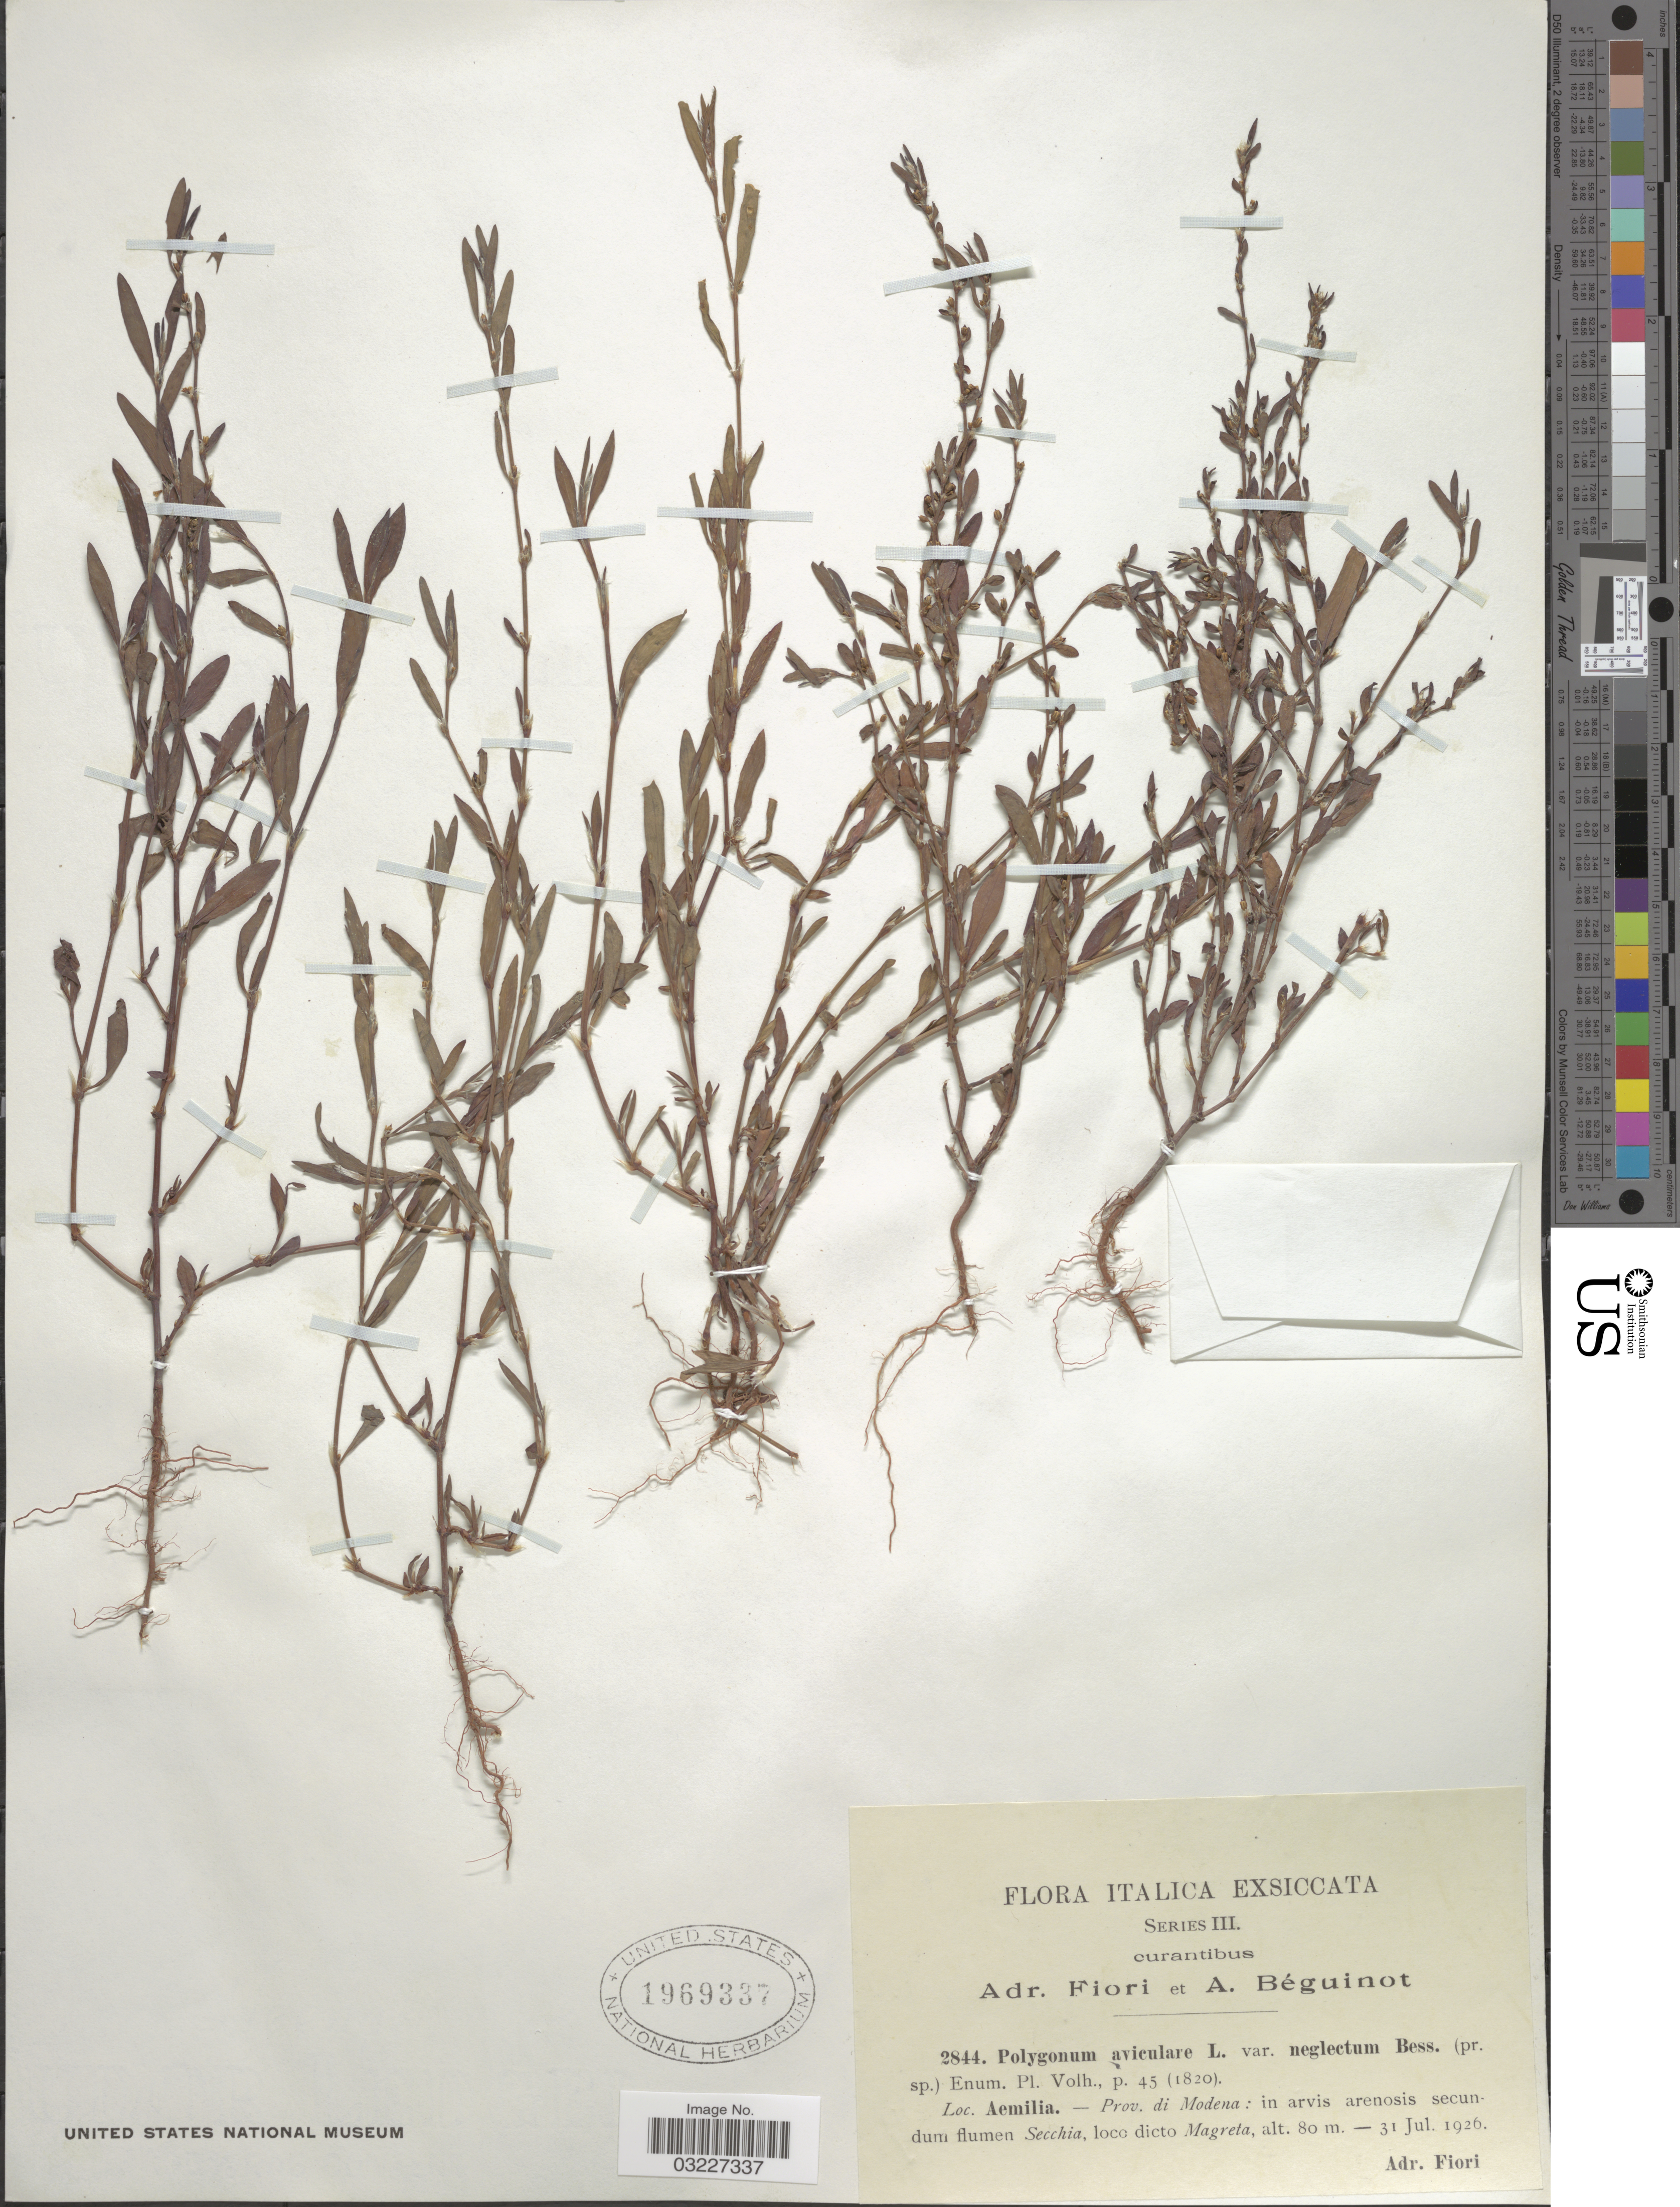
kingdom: Plantae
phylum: Tracheophyta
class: Magnoliopsida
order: Caryophyllales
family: Polygonaceae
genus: Polygonum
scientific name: Polygonum aviculare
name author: L.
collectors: A. Fiori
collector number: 2844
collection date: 1926-07-31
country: Italy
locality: Aemilia. - Prov. di Modena: in arvis arenosis secundum flumen Secchia, loco dicto Magreta.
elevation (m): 80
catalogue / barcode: US 1969337